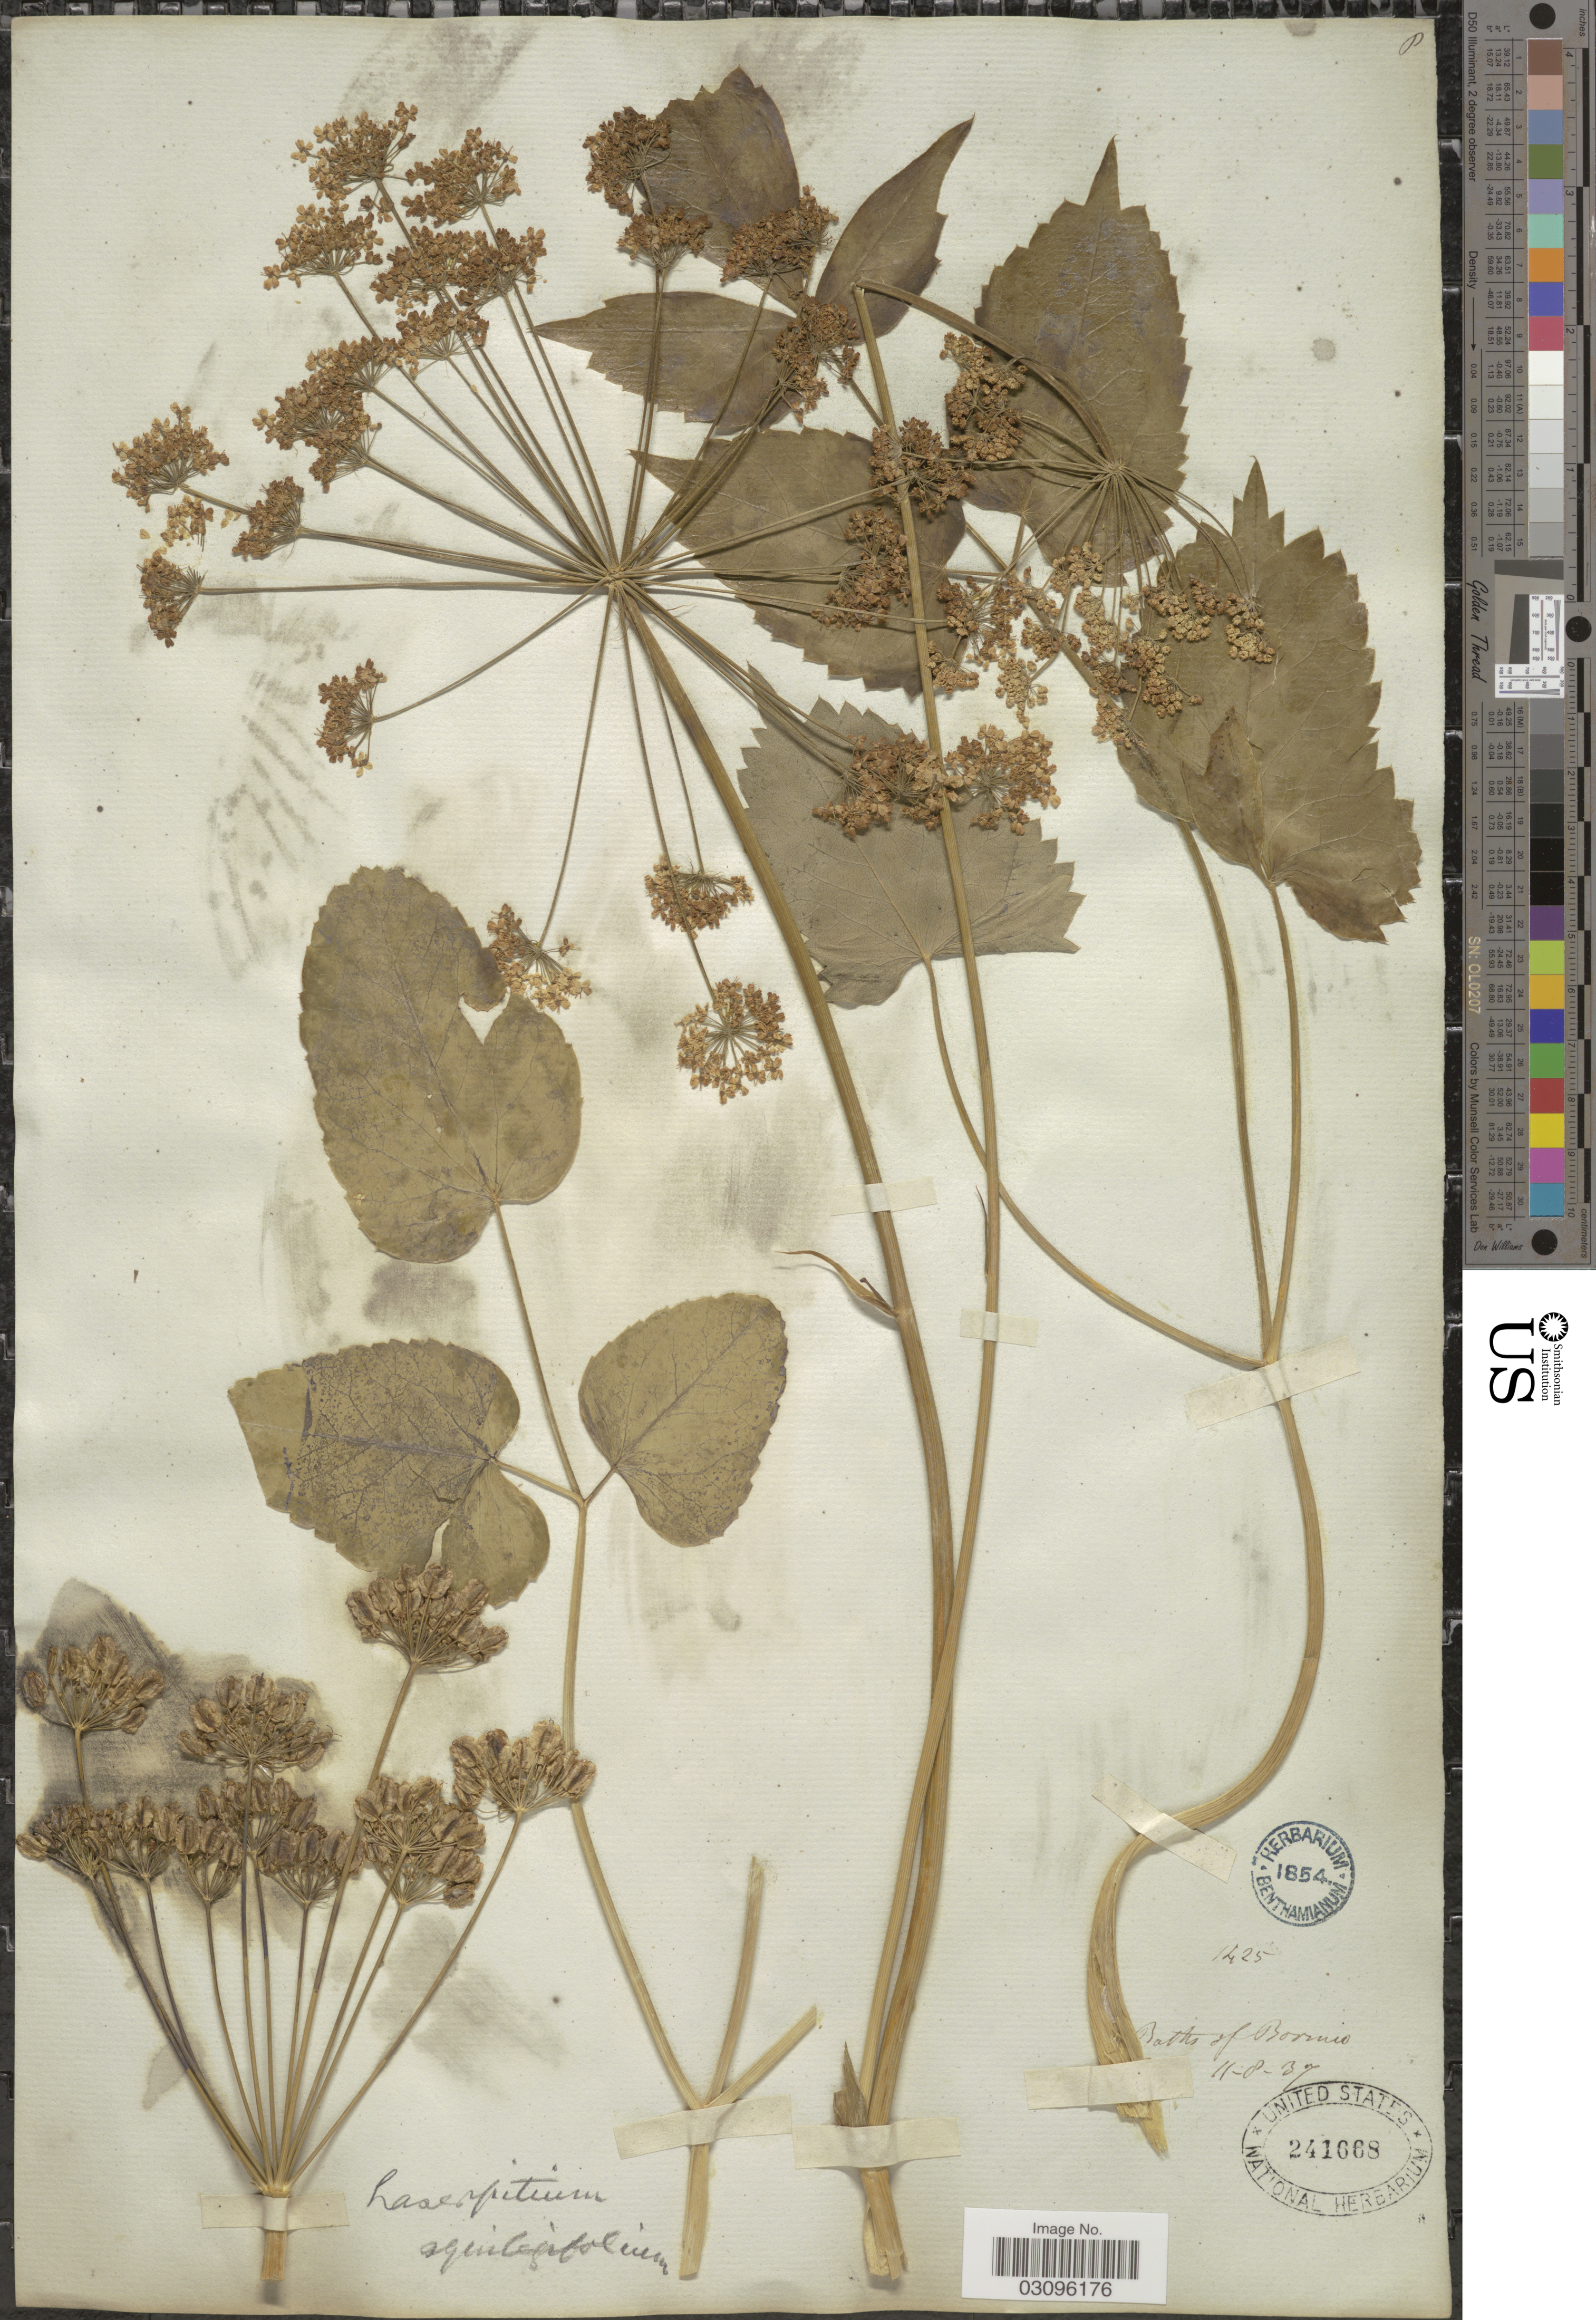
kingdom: Plantae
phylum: Tracheophyta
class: Magnoliopsida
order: Apiales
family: Apiaceae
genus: Laserpitium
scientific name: Laserpitium aquilegifolium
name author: (Lam.) Jacq.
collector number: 1425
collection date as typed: Transcribed d/m/y: 11/8/37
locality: Baths of Bornio.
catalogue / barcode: US 241668